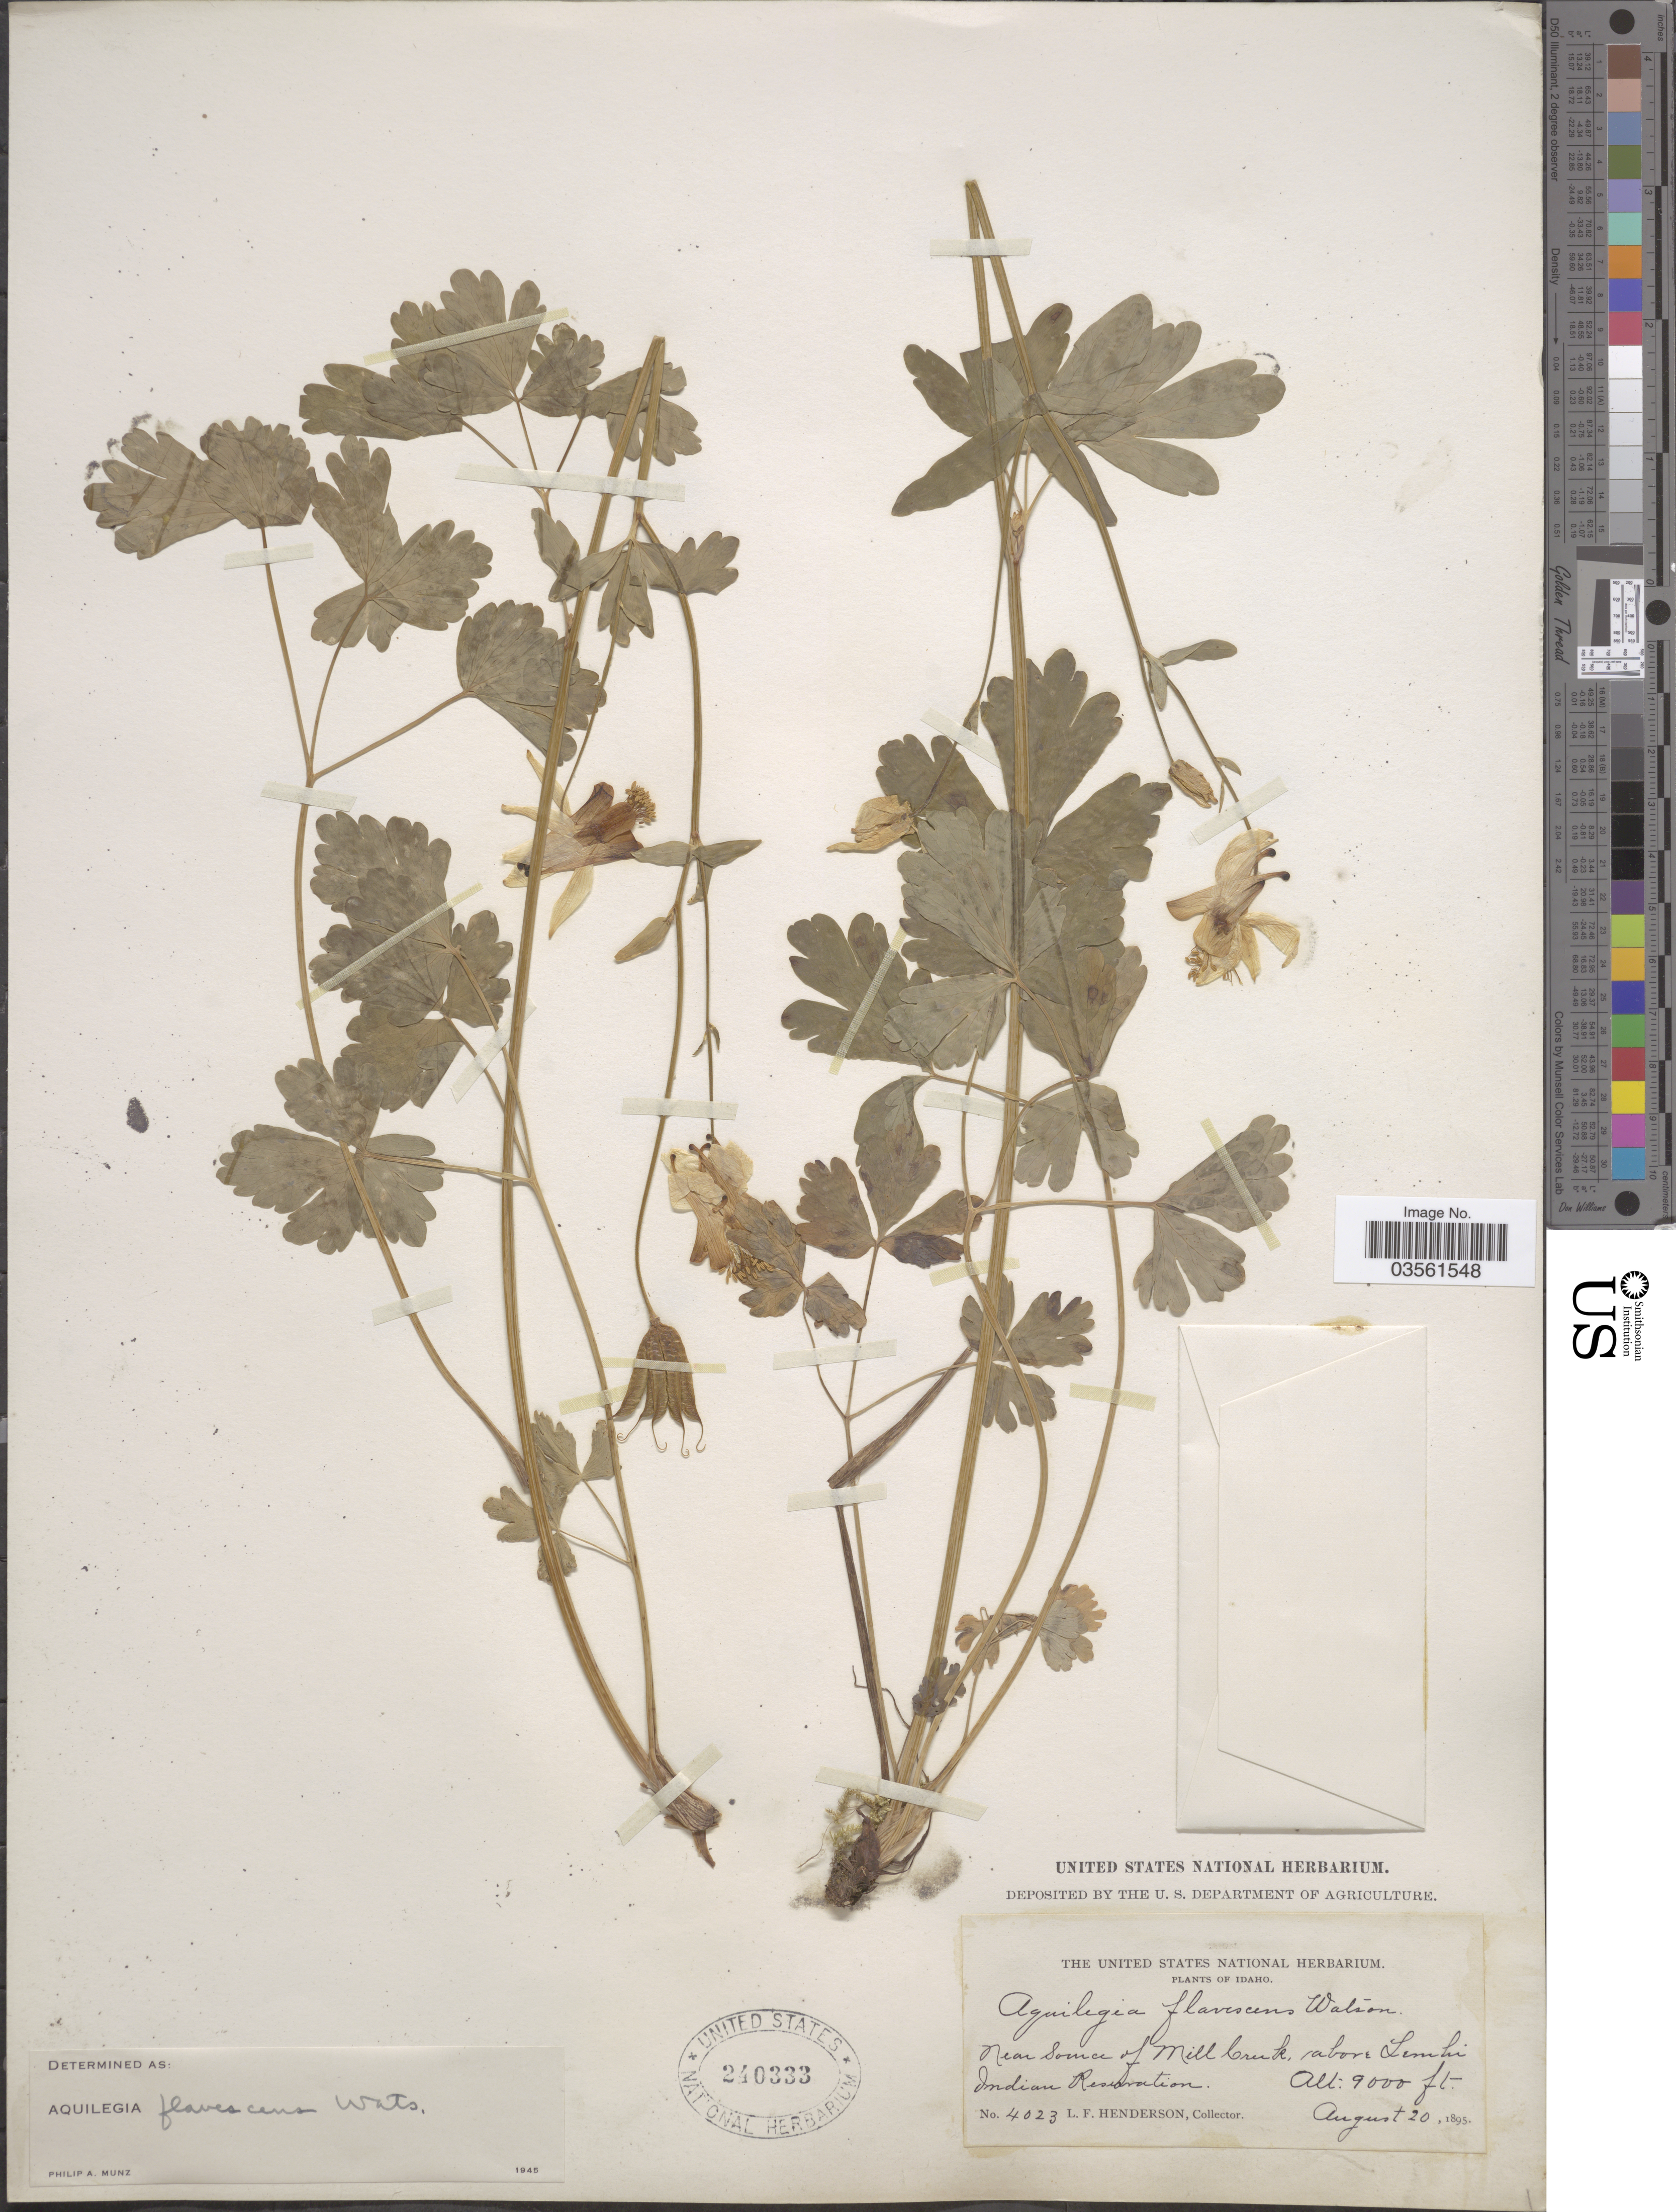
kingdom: Plantae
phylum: Tracheophyta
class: Magnoliopsida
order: Ranunculales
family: Ranunculaceae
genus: Aquilegia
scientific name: Aquilegia flavescens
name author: S. Watson in C. King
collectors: L. Henderson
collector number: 4023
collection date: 1895-08-20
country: United States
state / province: Idaho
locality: Near Source of Mill Creek, above Lemhi Indian Reservation.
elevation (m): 2743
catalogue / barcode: US 240333